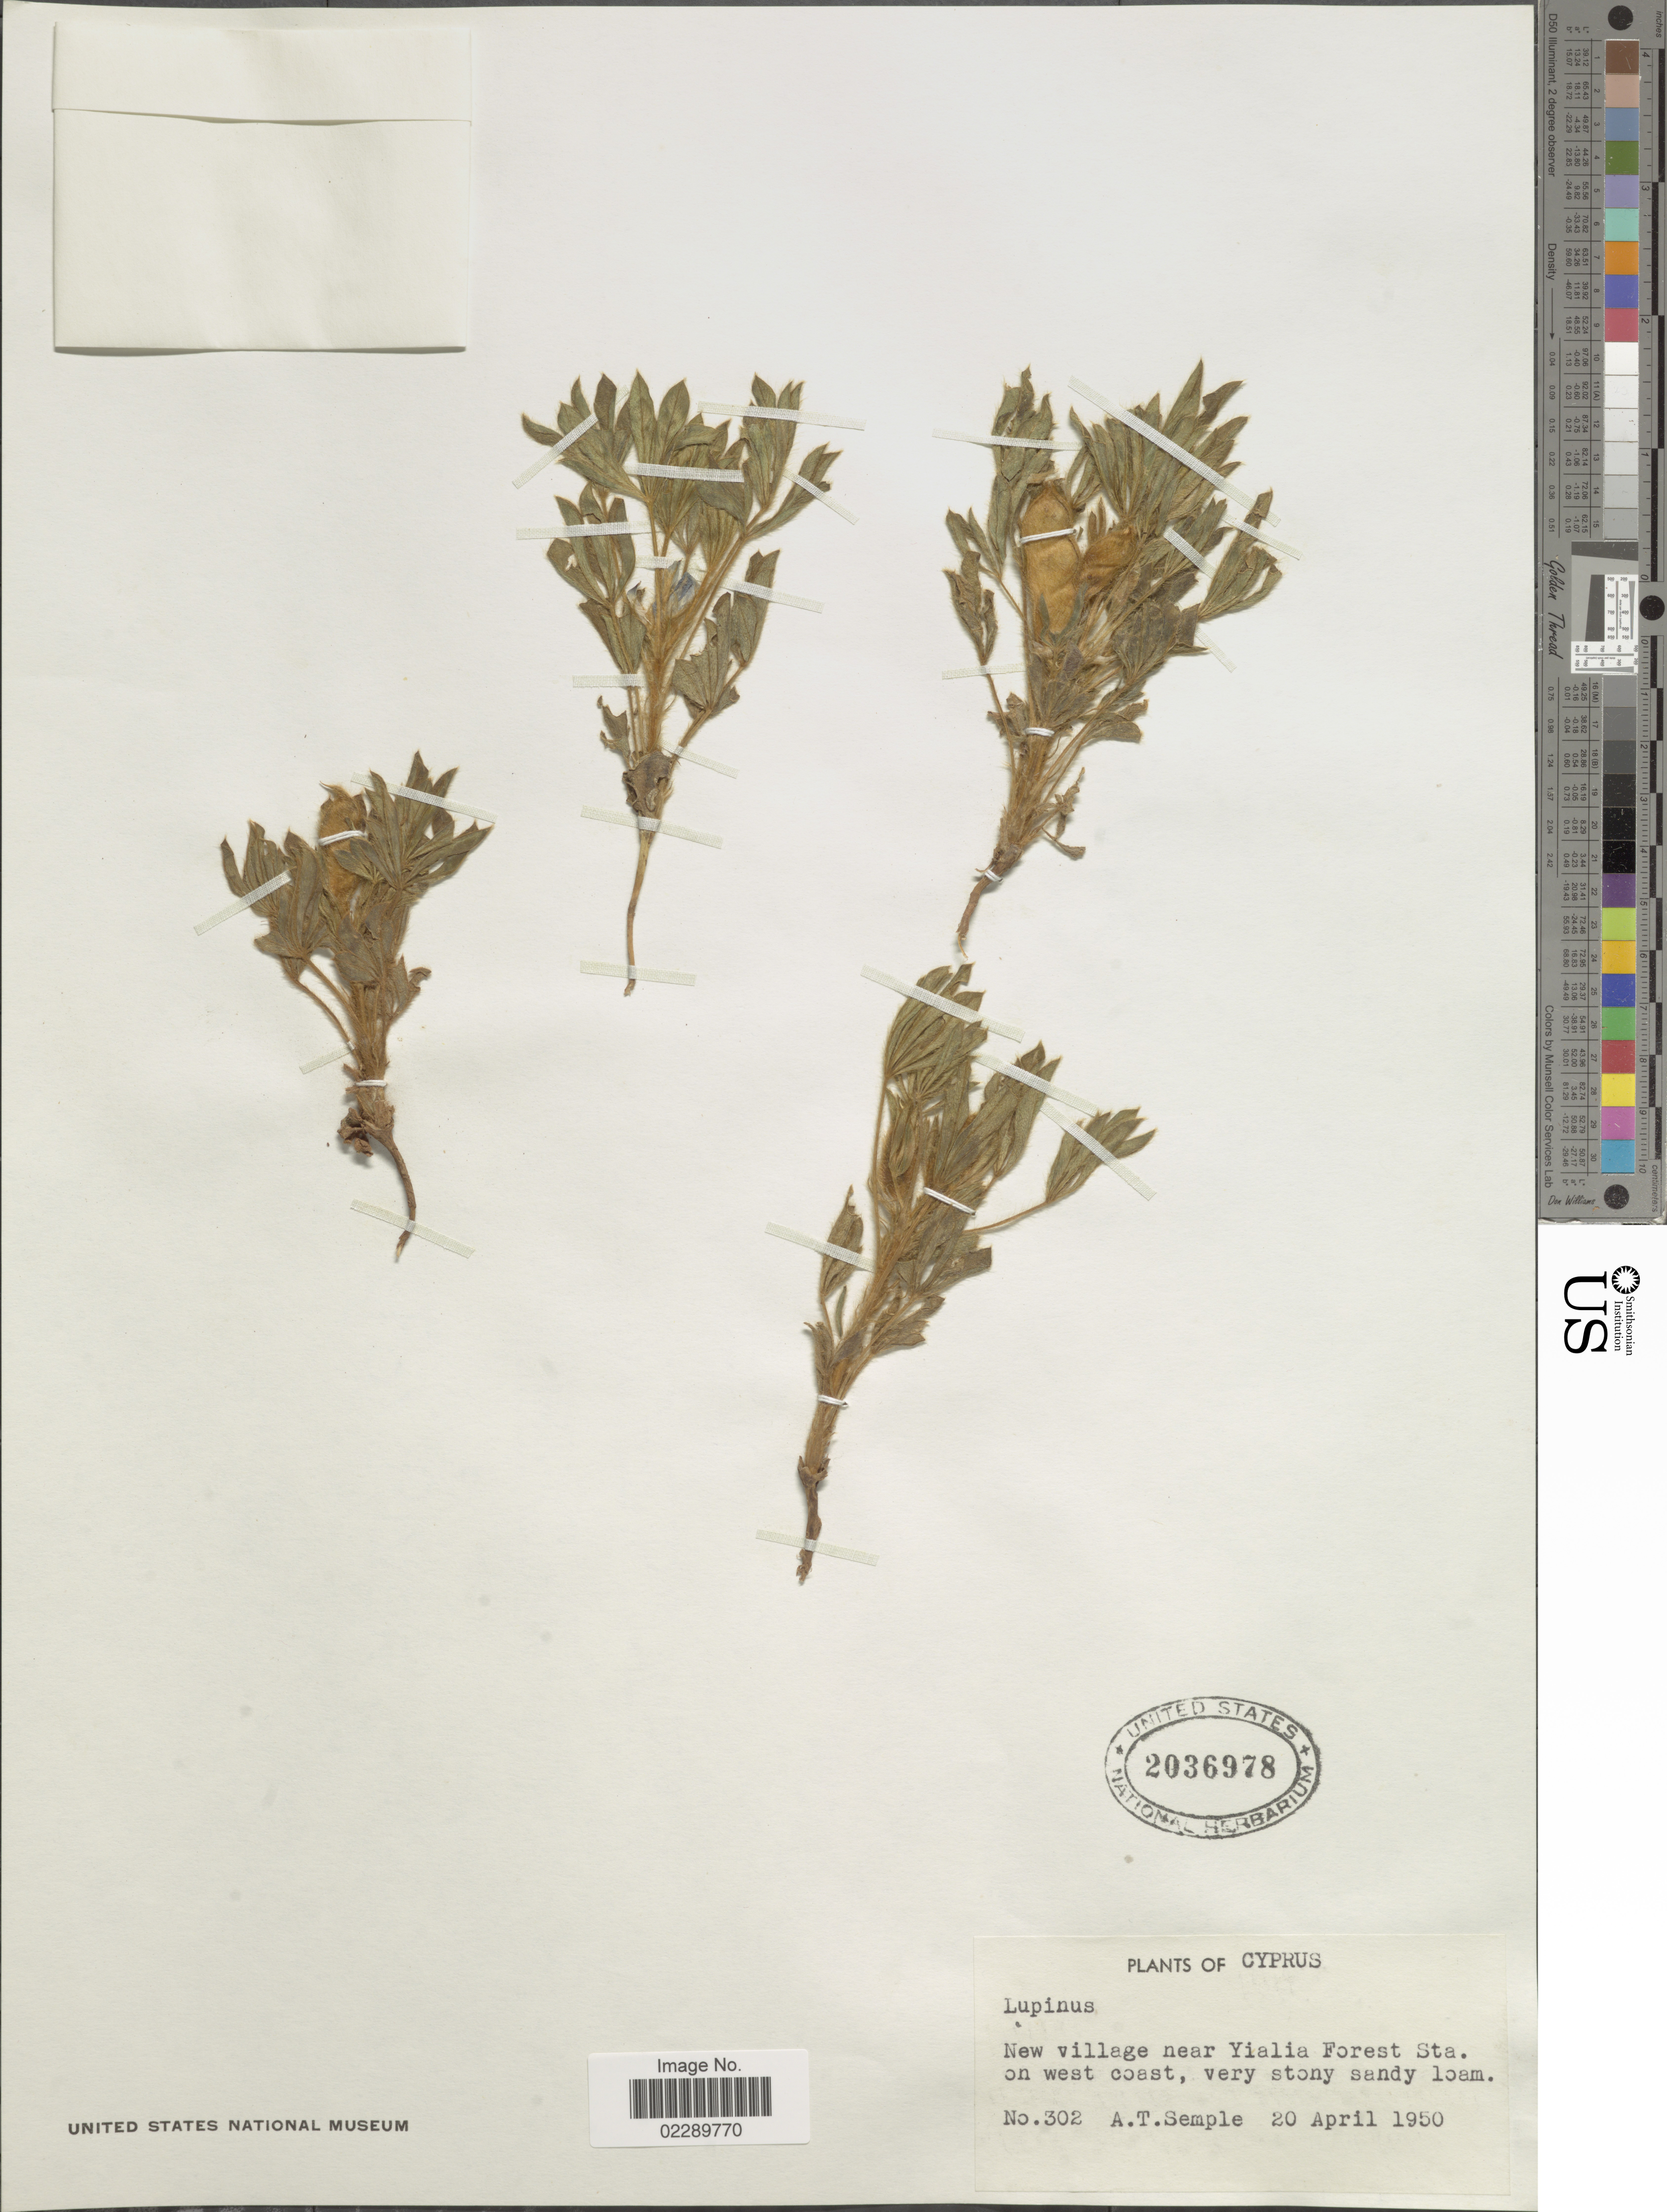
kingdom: Plantae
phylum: Tracheophyta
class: Magnoliopsida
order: Fabales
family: Fabaceae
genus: Lupinus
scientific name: Lupinus sp.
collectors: A. Semple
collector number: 302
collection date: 1950-04-20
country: Cyprus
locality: New village near Yialia Forest Sta. on west coast, very stony sandy loam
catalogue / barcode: US 2036978